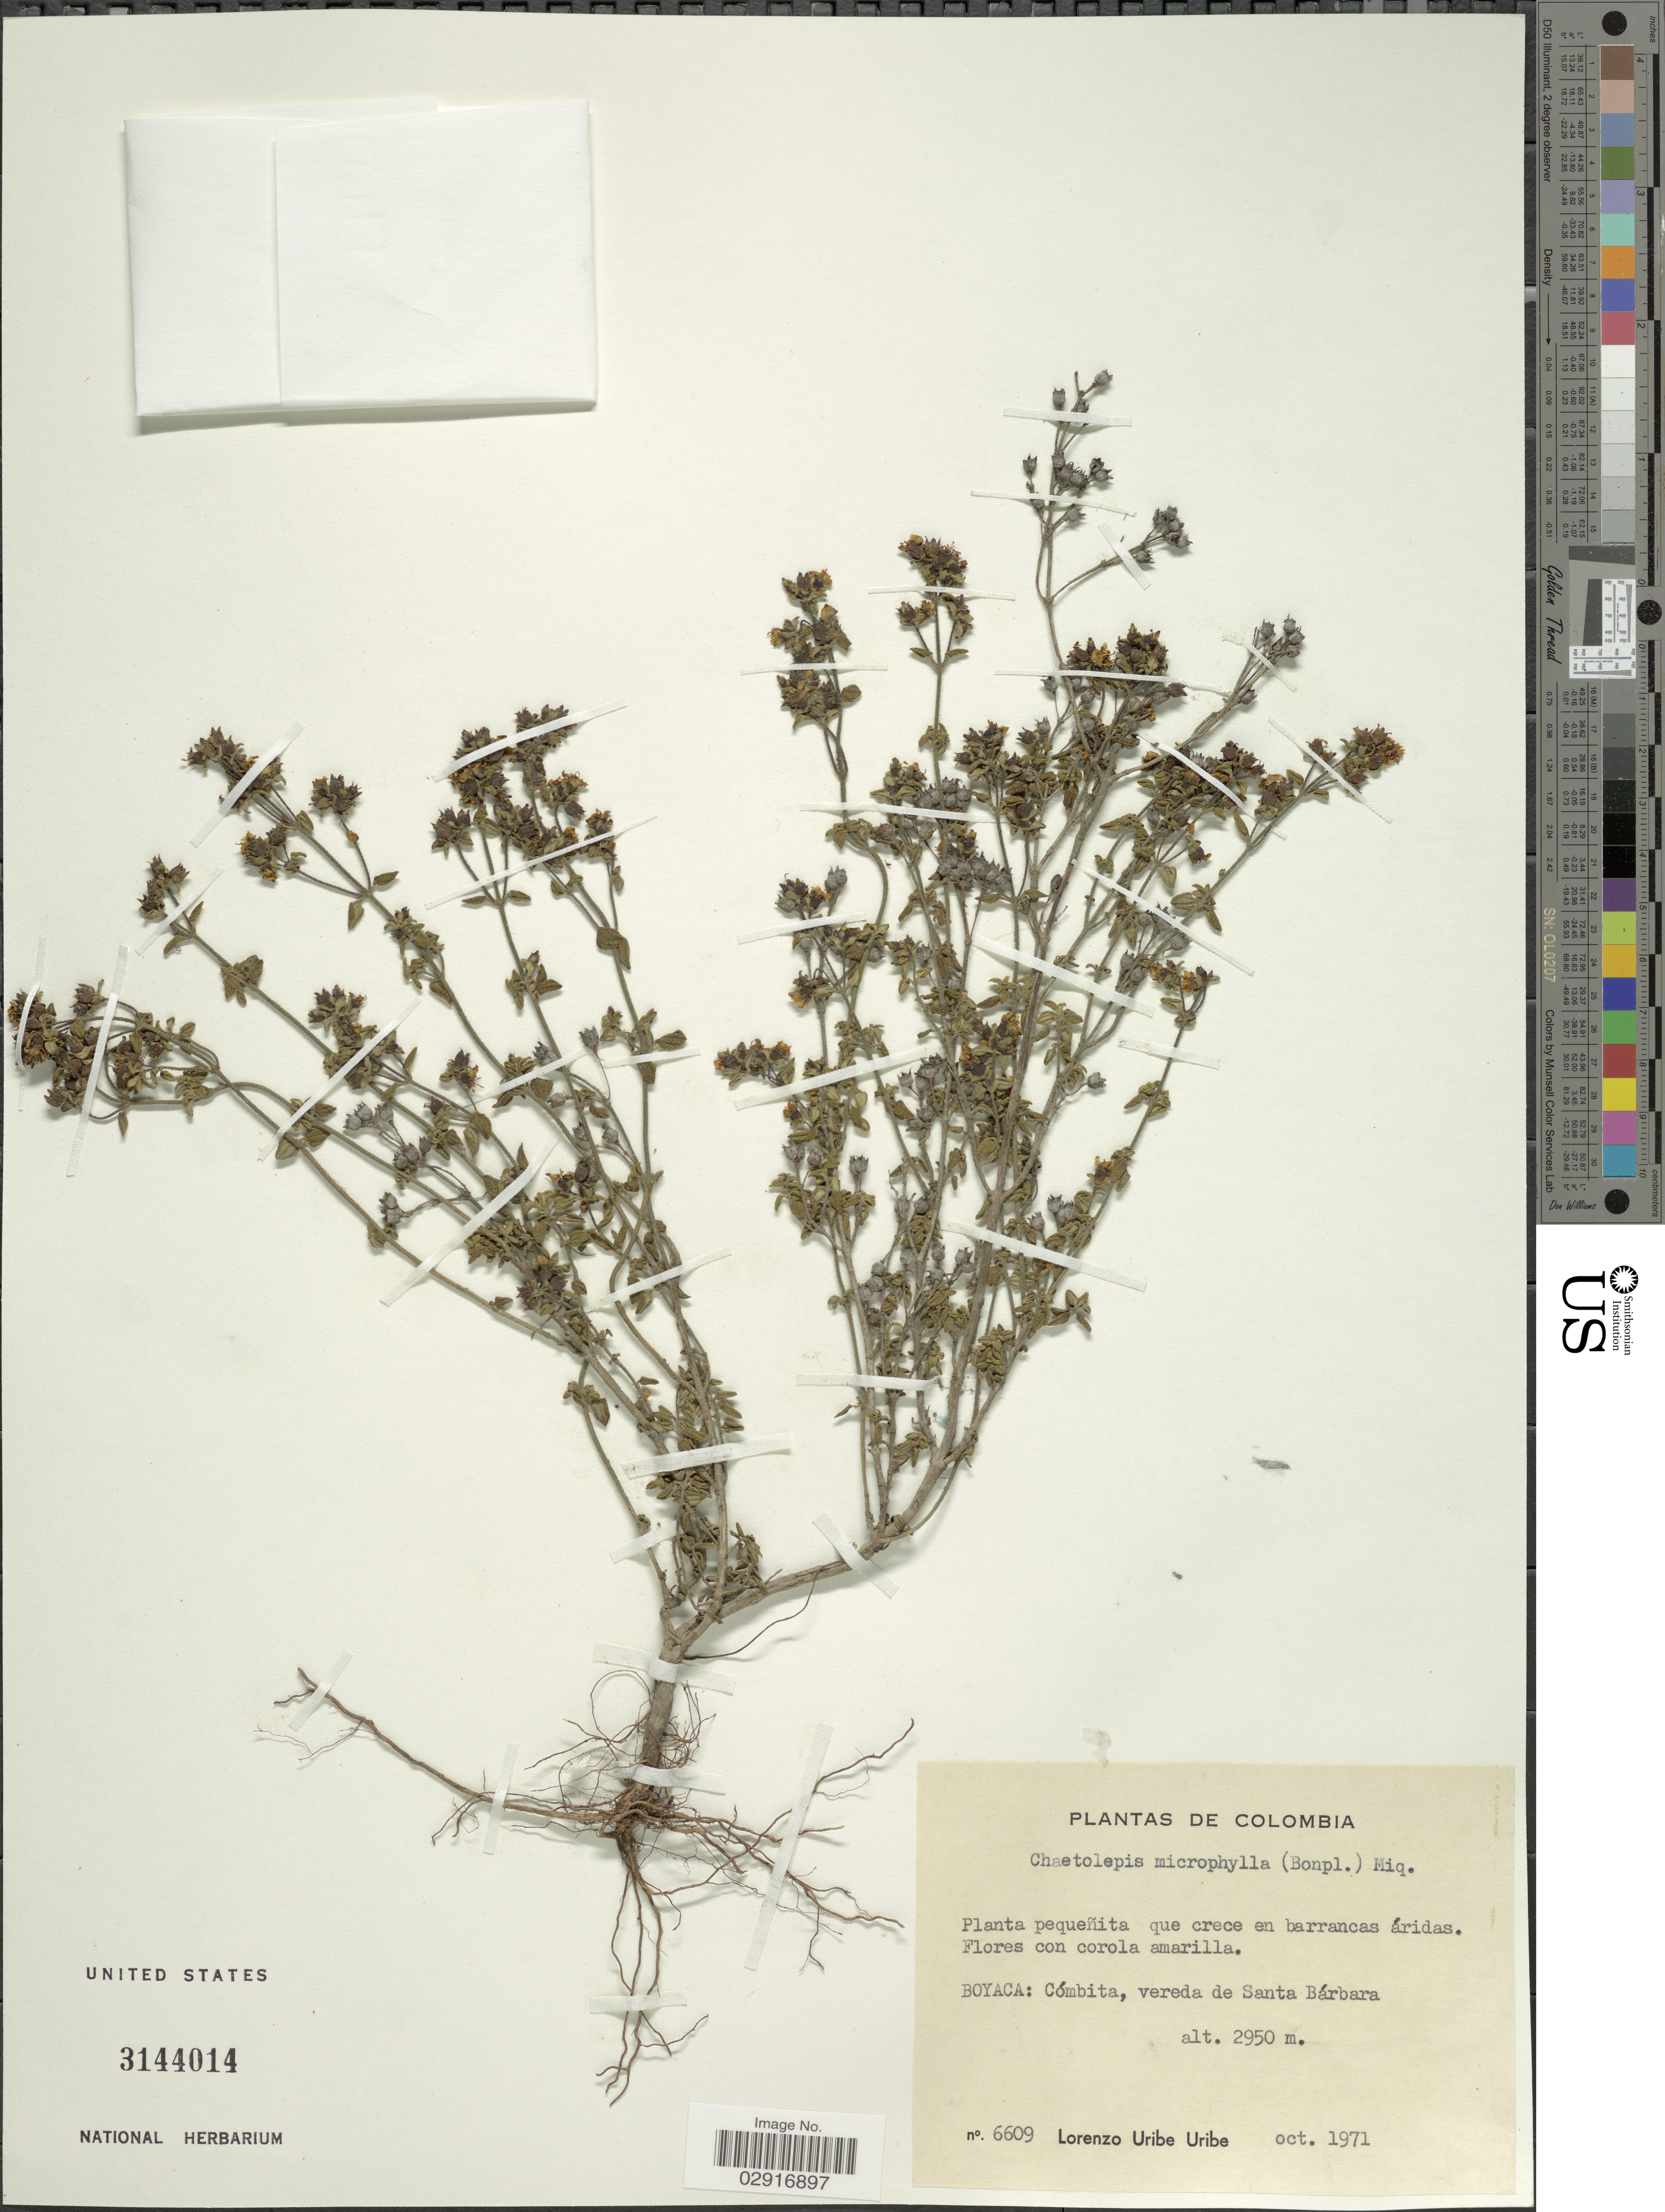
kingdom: Plantae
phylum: Tracheophyta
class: Magnoliopsida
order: Myrtales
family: Melastomataceae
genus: Chaetolepis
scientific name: Chaetolepis microphylla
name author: (Bonpl.) Miq.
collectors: L. Uribe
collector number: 6609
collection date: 1971-10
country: Colombia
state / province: Boyacá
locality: Cómbita, vereda de Santa Bárbara.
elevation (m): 2950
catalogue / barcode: US 3144014